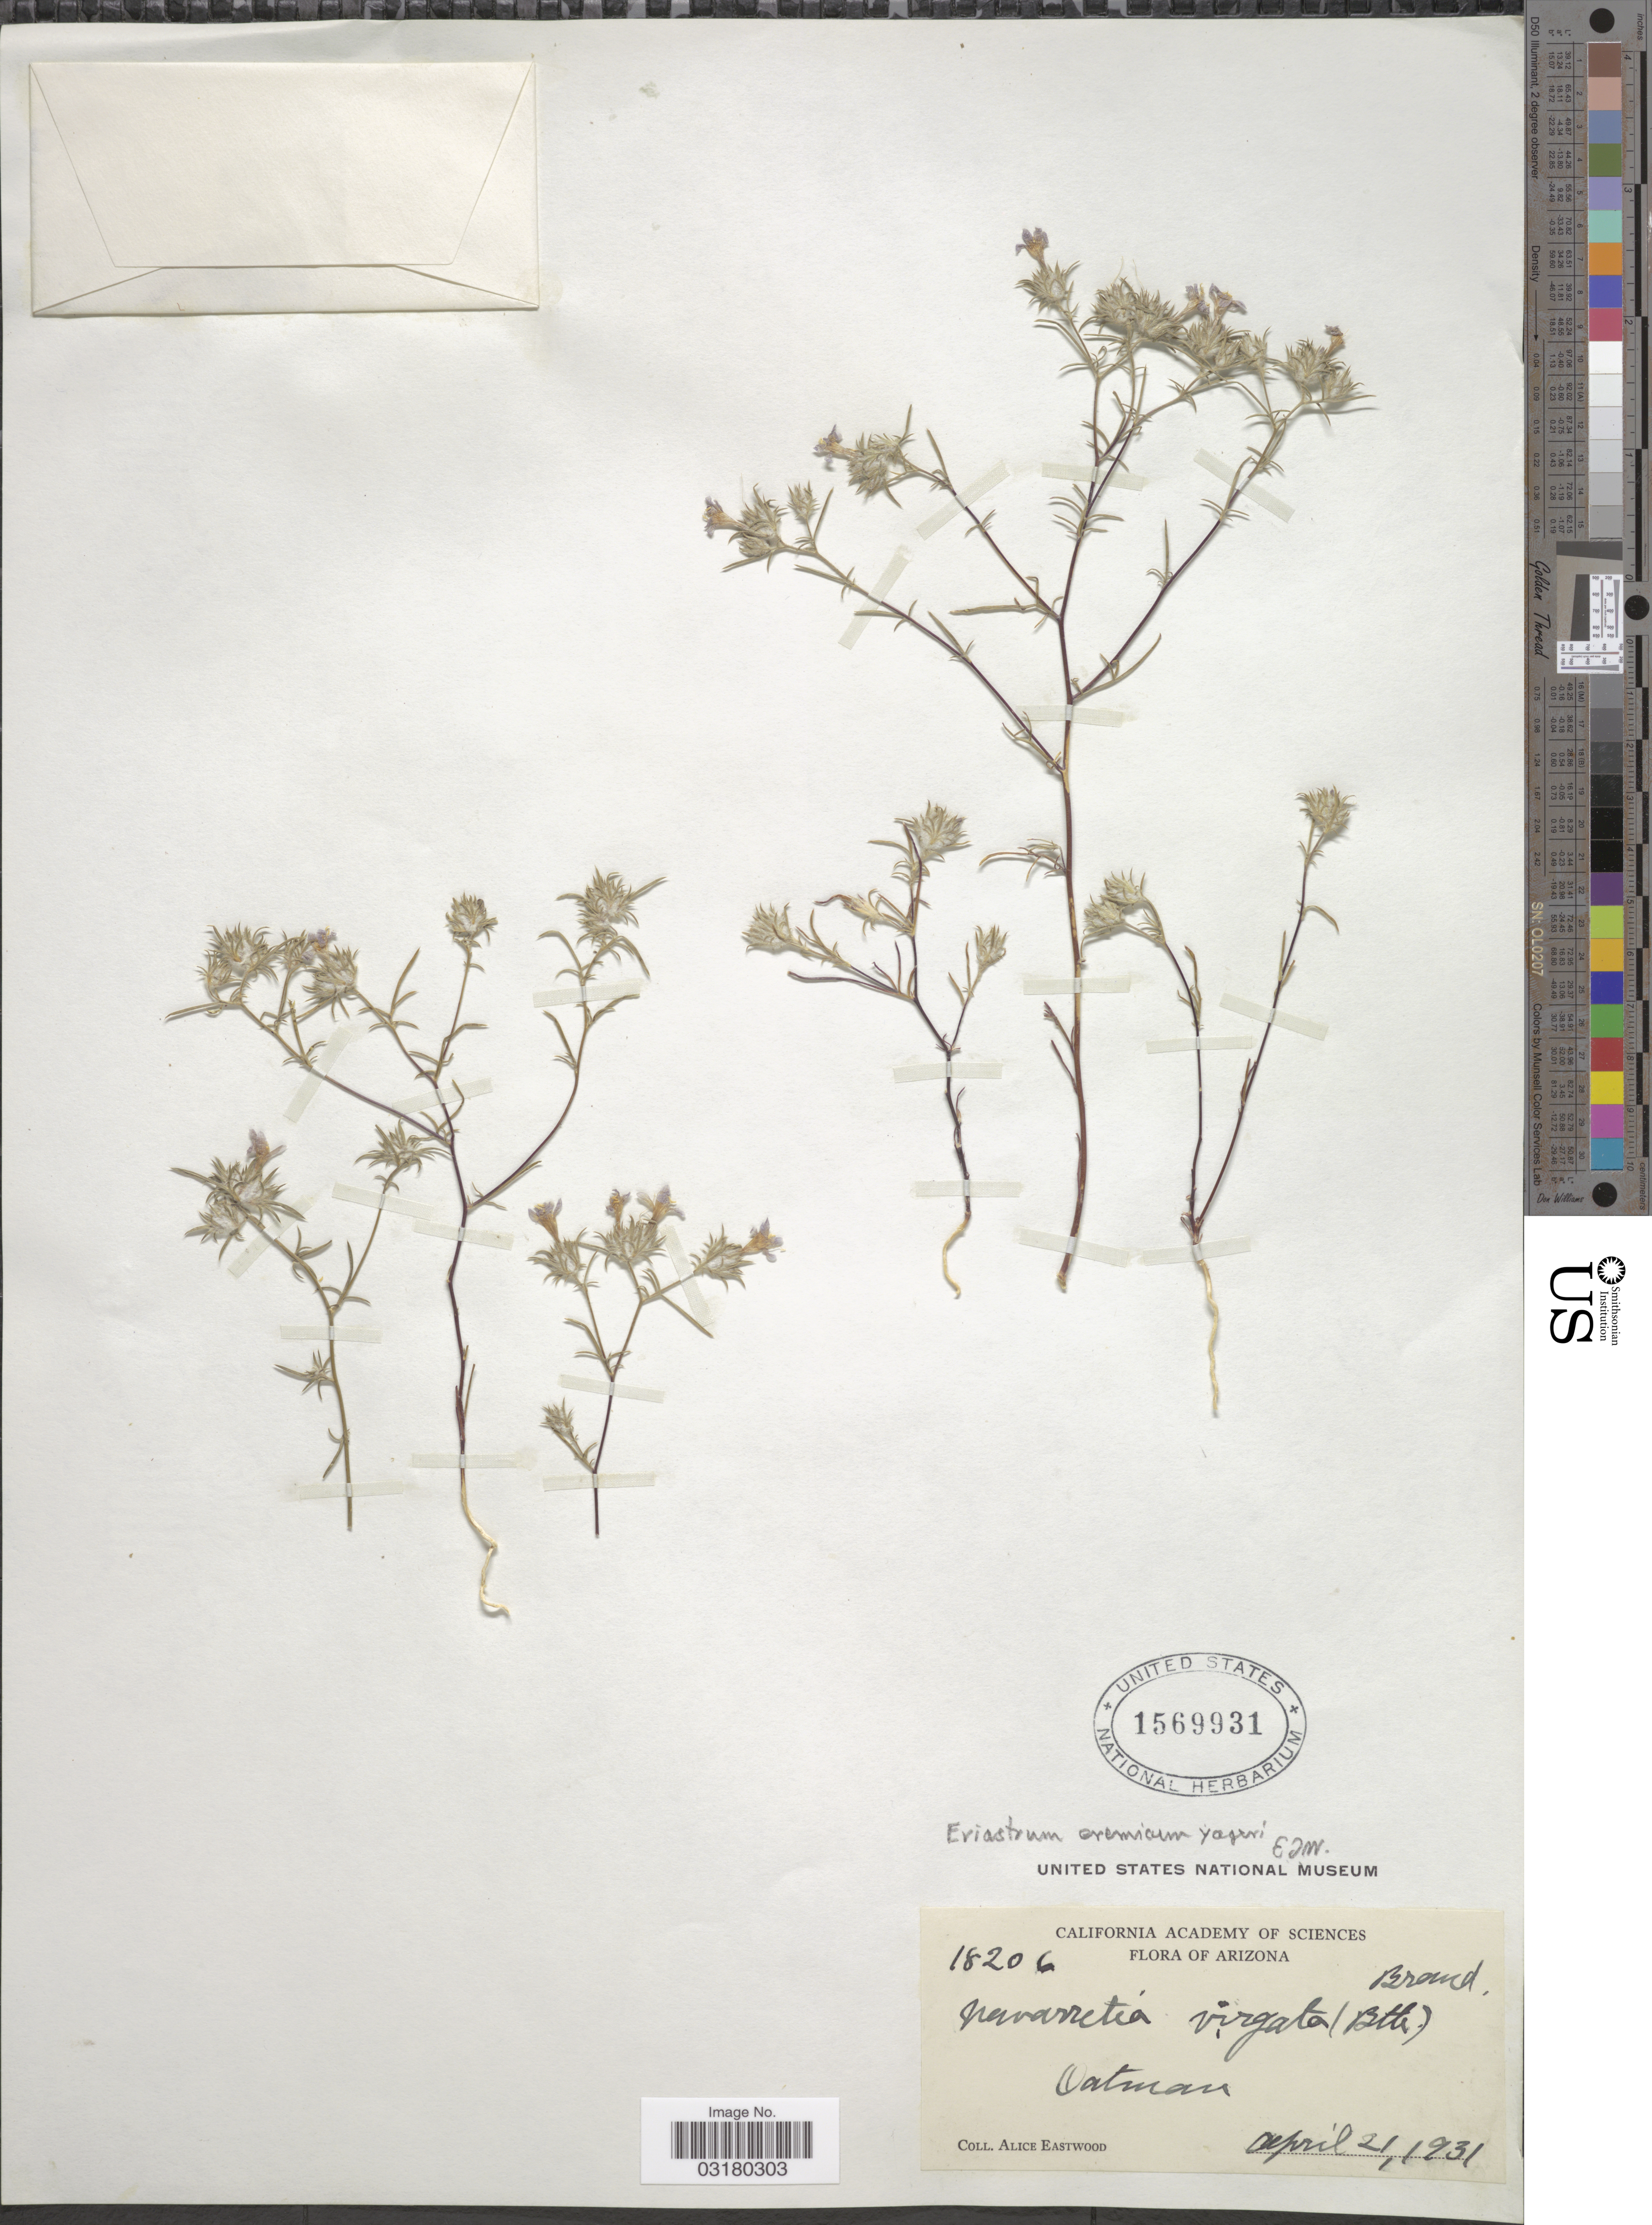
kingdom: Plantae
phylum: Tracheophyta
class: Magnoliopsida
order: Ericales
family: Polemoniaceae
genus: Eriastrum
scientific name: Eriastrum eremicum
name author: (Jeps.) H. Mason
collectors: A. Eastwood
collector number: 18206*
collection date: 1931-04-21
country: United States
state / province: Arizona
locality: Oatman.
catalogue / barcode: US 1569931